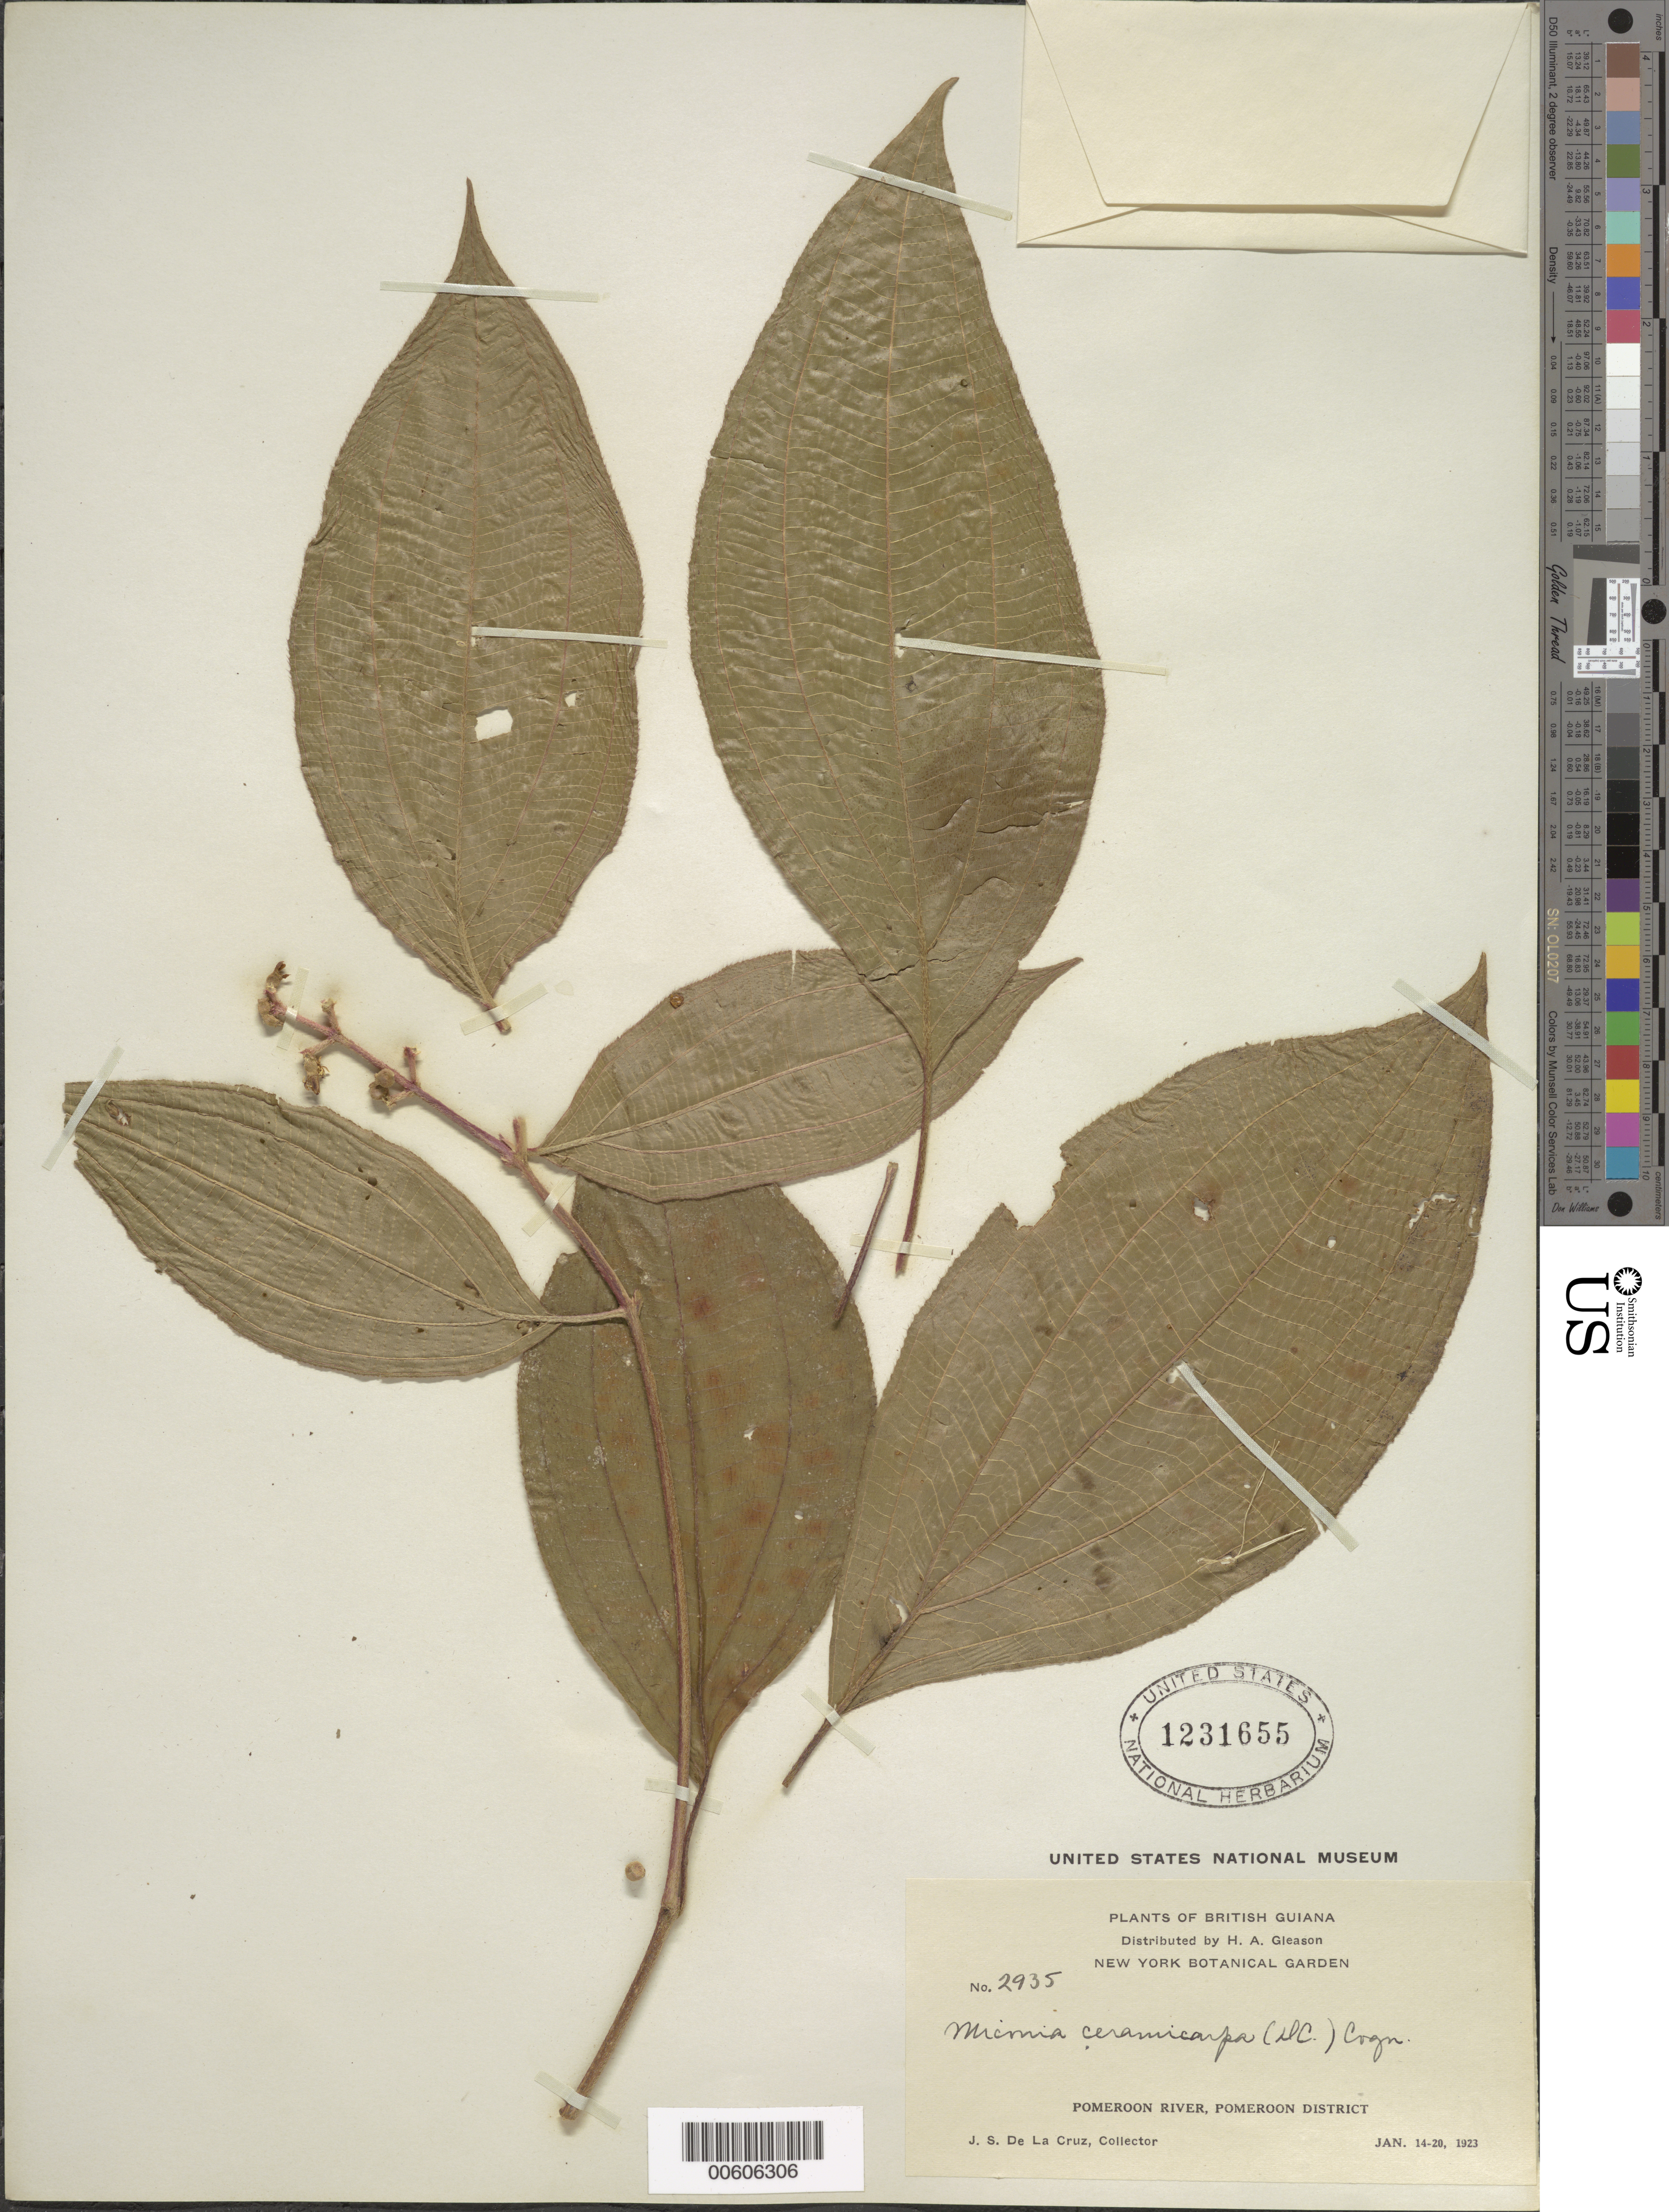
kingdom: Plantae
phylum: Tracheophyta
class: Magnoliopsida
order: Myrtales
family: Melastomataceae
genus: Miconia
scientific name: Miconia ceramicarpa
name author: (DC.) Cogn.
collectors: J. S. de la Cruz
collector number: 2935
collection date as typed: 14-Jan-23 to 20-Jan-23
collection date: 1923-01-14/1923-01-20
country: Guyana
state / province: Pomeroon-Supenaam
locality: Pomeroon R.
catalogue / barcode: US 1231655